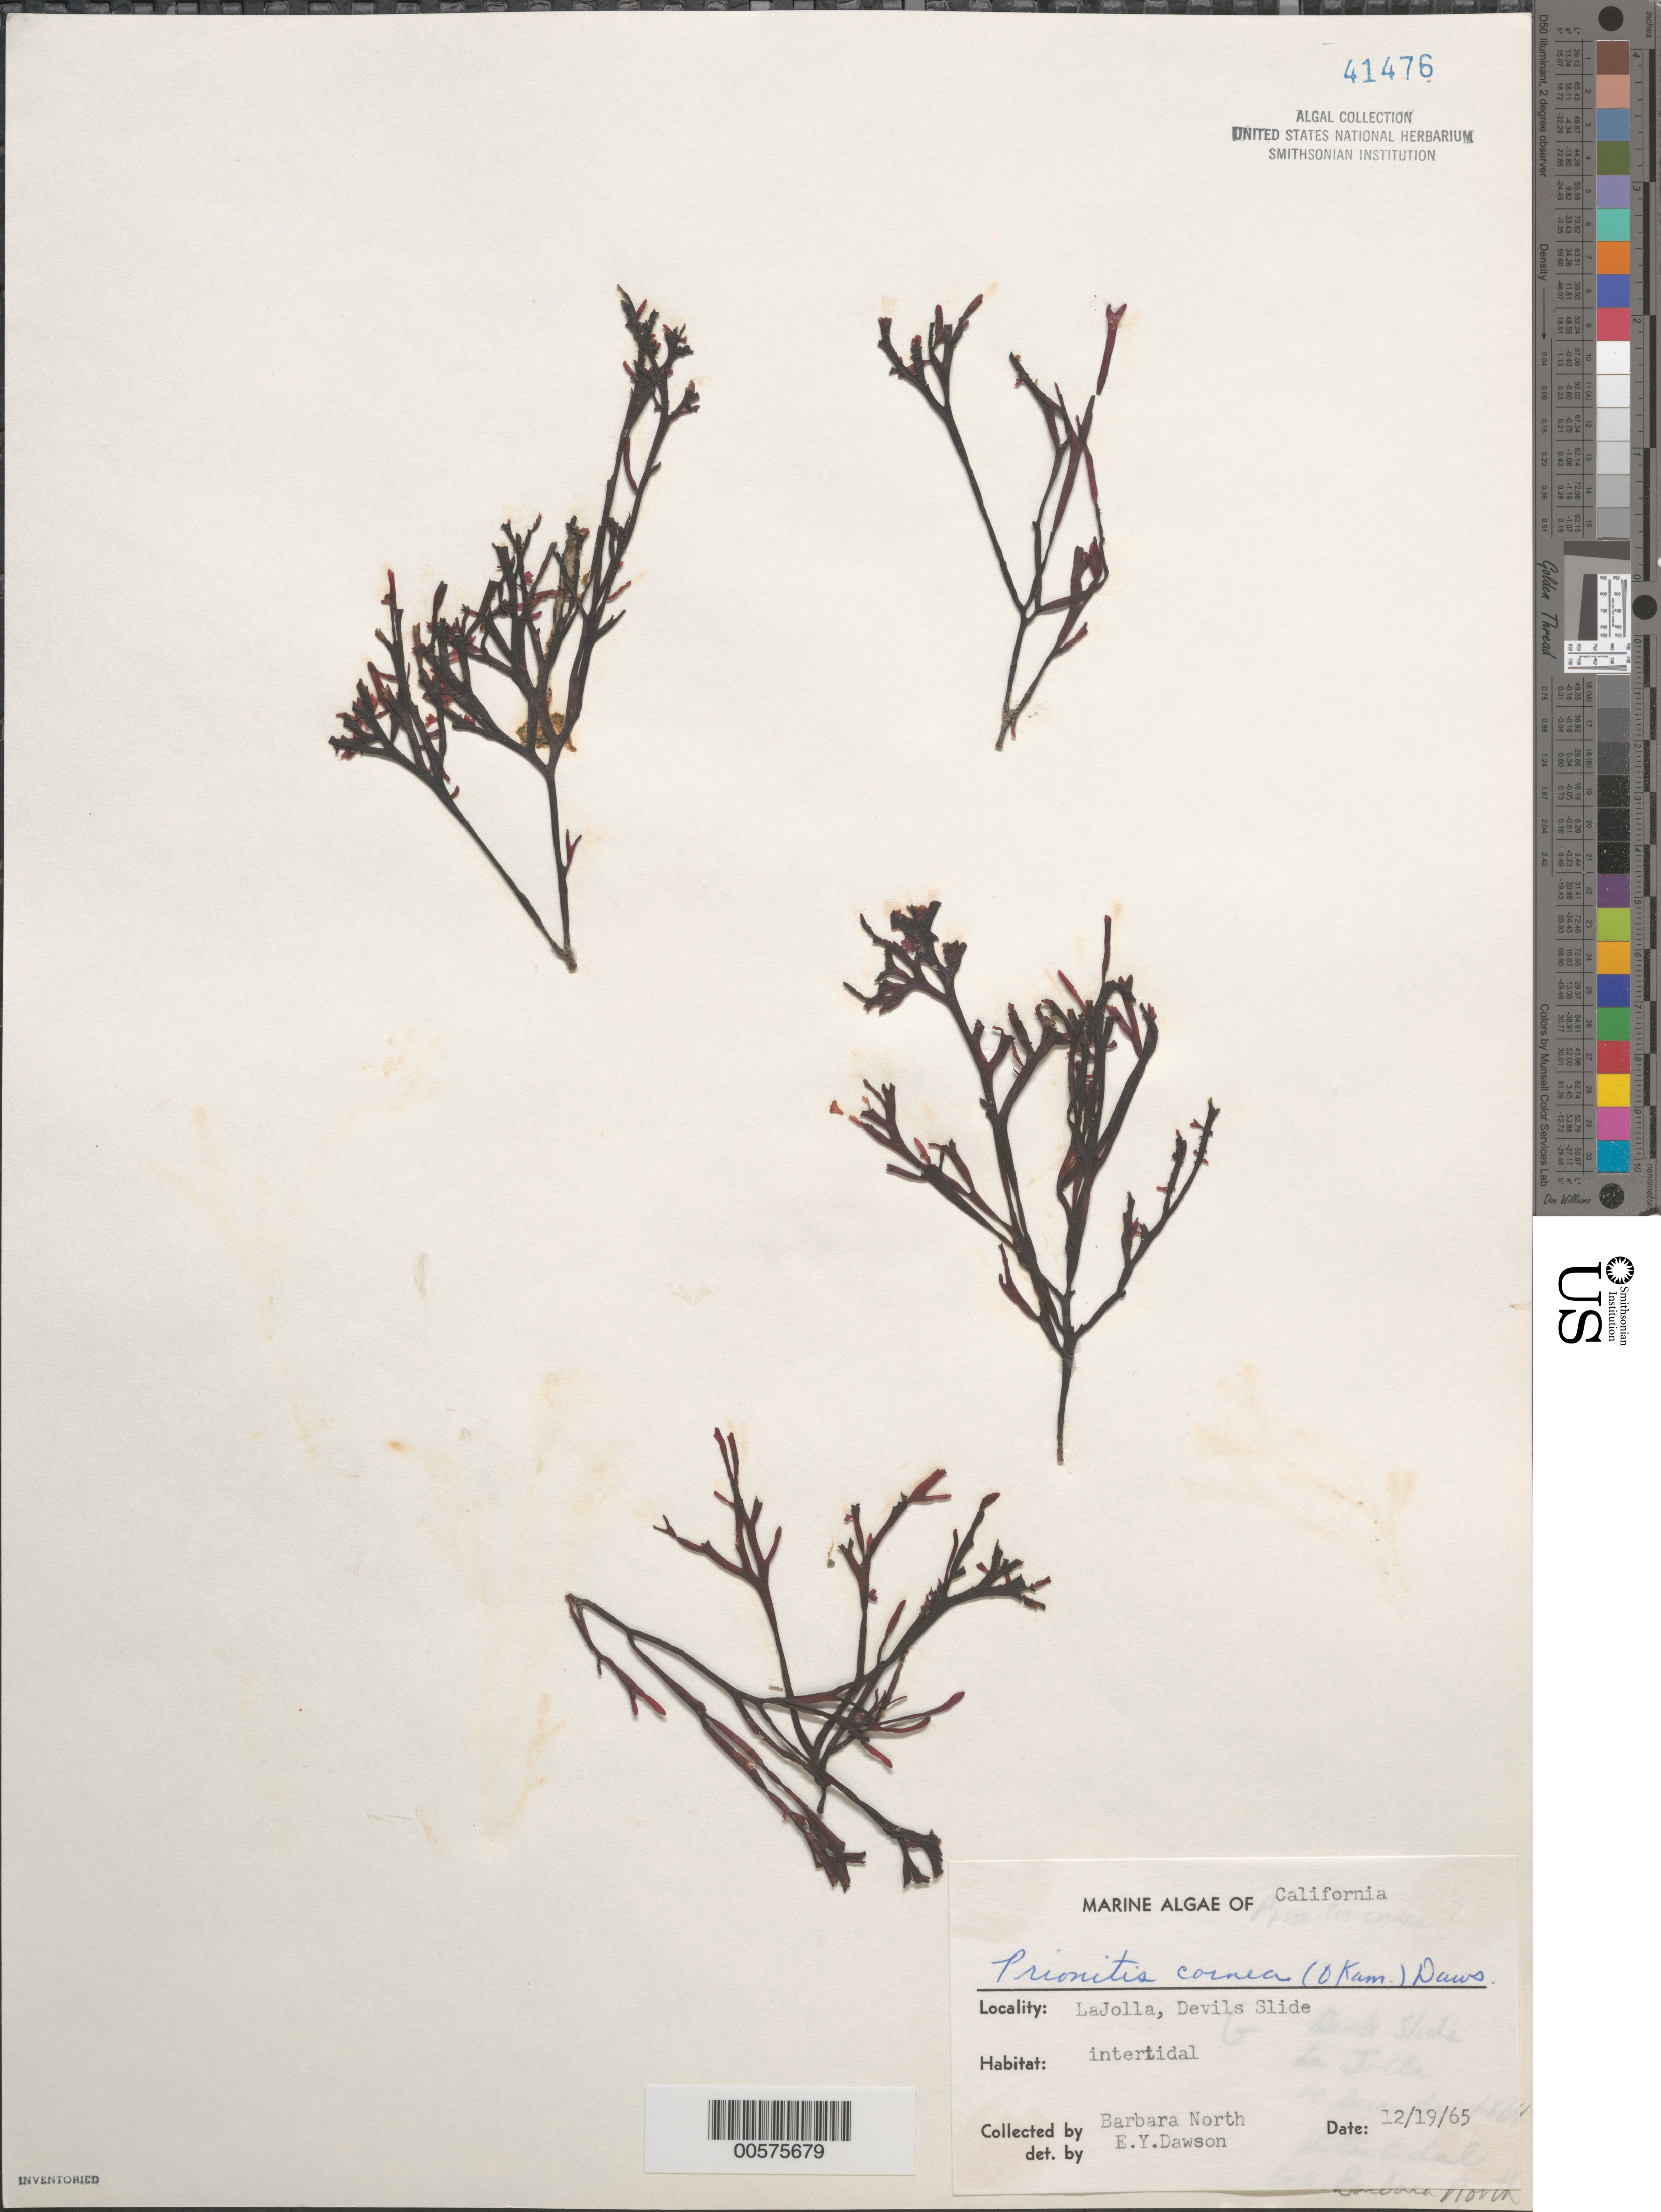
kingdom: Plantae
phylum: Rhodophyta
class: Florideophyceae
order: Halymeniales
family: Halymeniaceae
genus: Grateloupia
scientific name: Grateloupia cornea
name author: Okamura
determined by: Algae name updating Project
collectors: B. North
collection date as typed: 19 Dec 1965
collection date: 1965-12-19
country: United States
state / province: California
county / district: San Diego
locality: Devils Slide, La Jolla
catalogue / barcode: US 41476